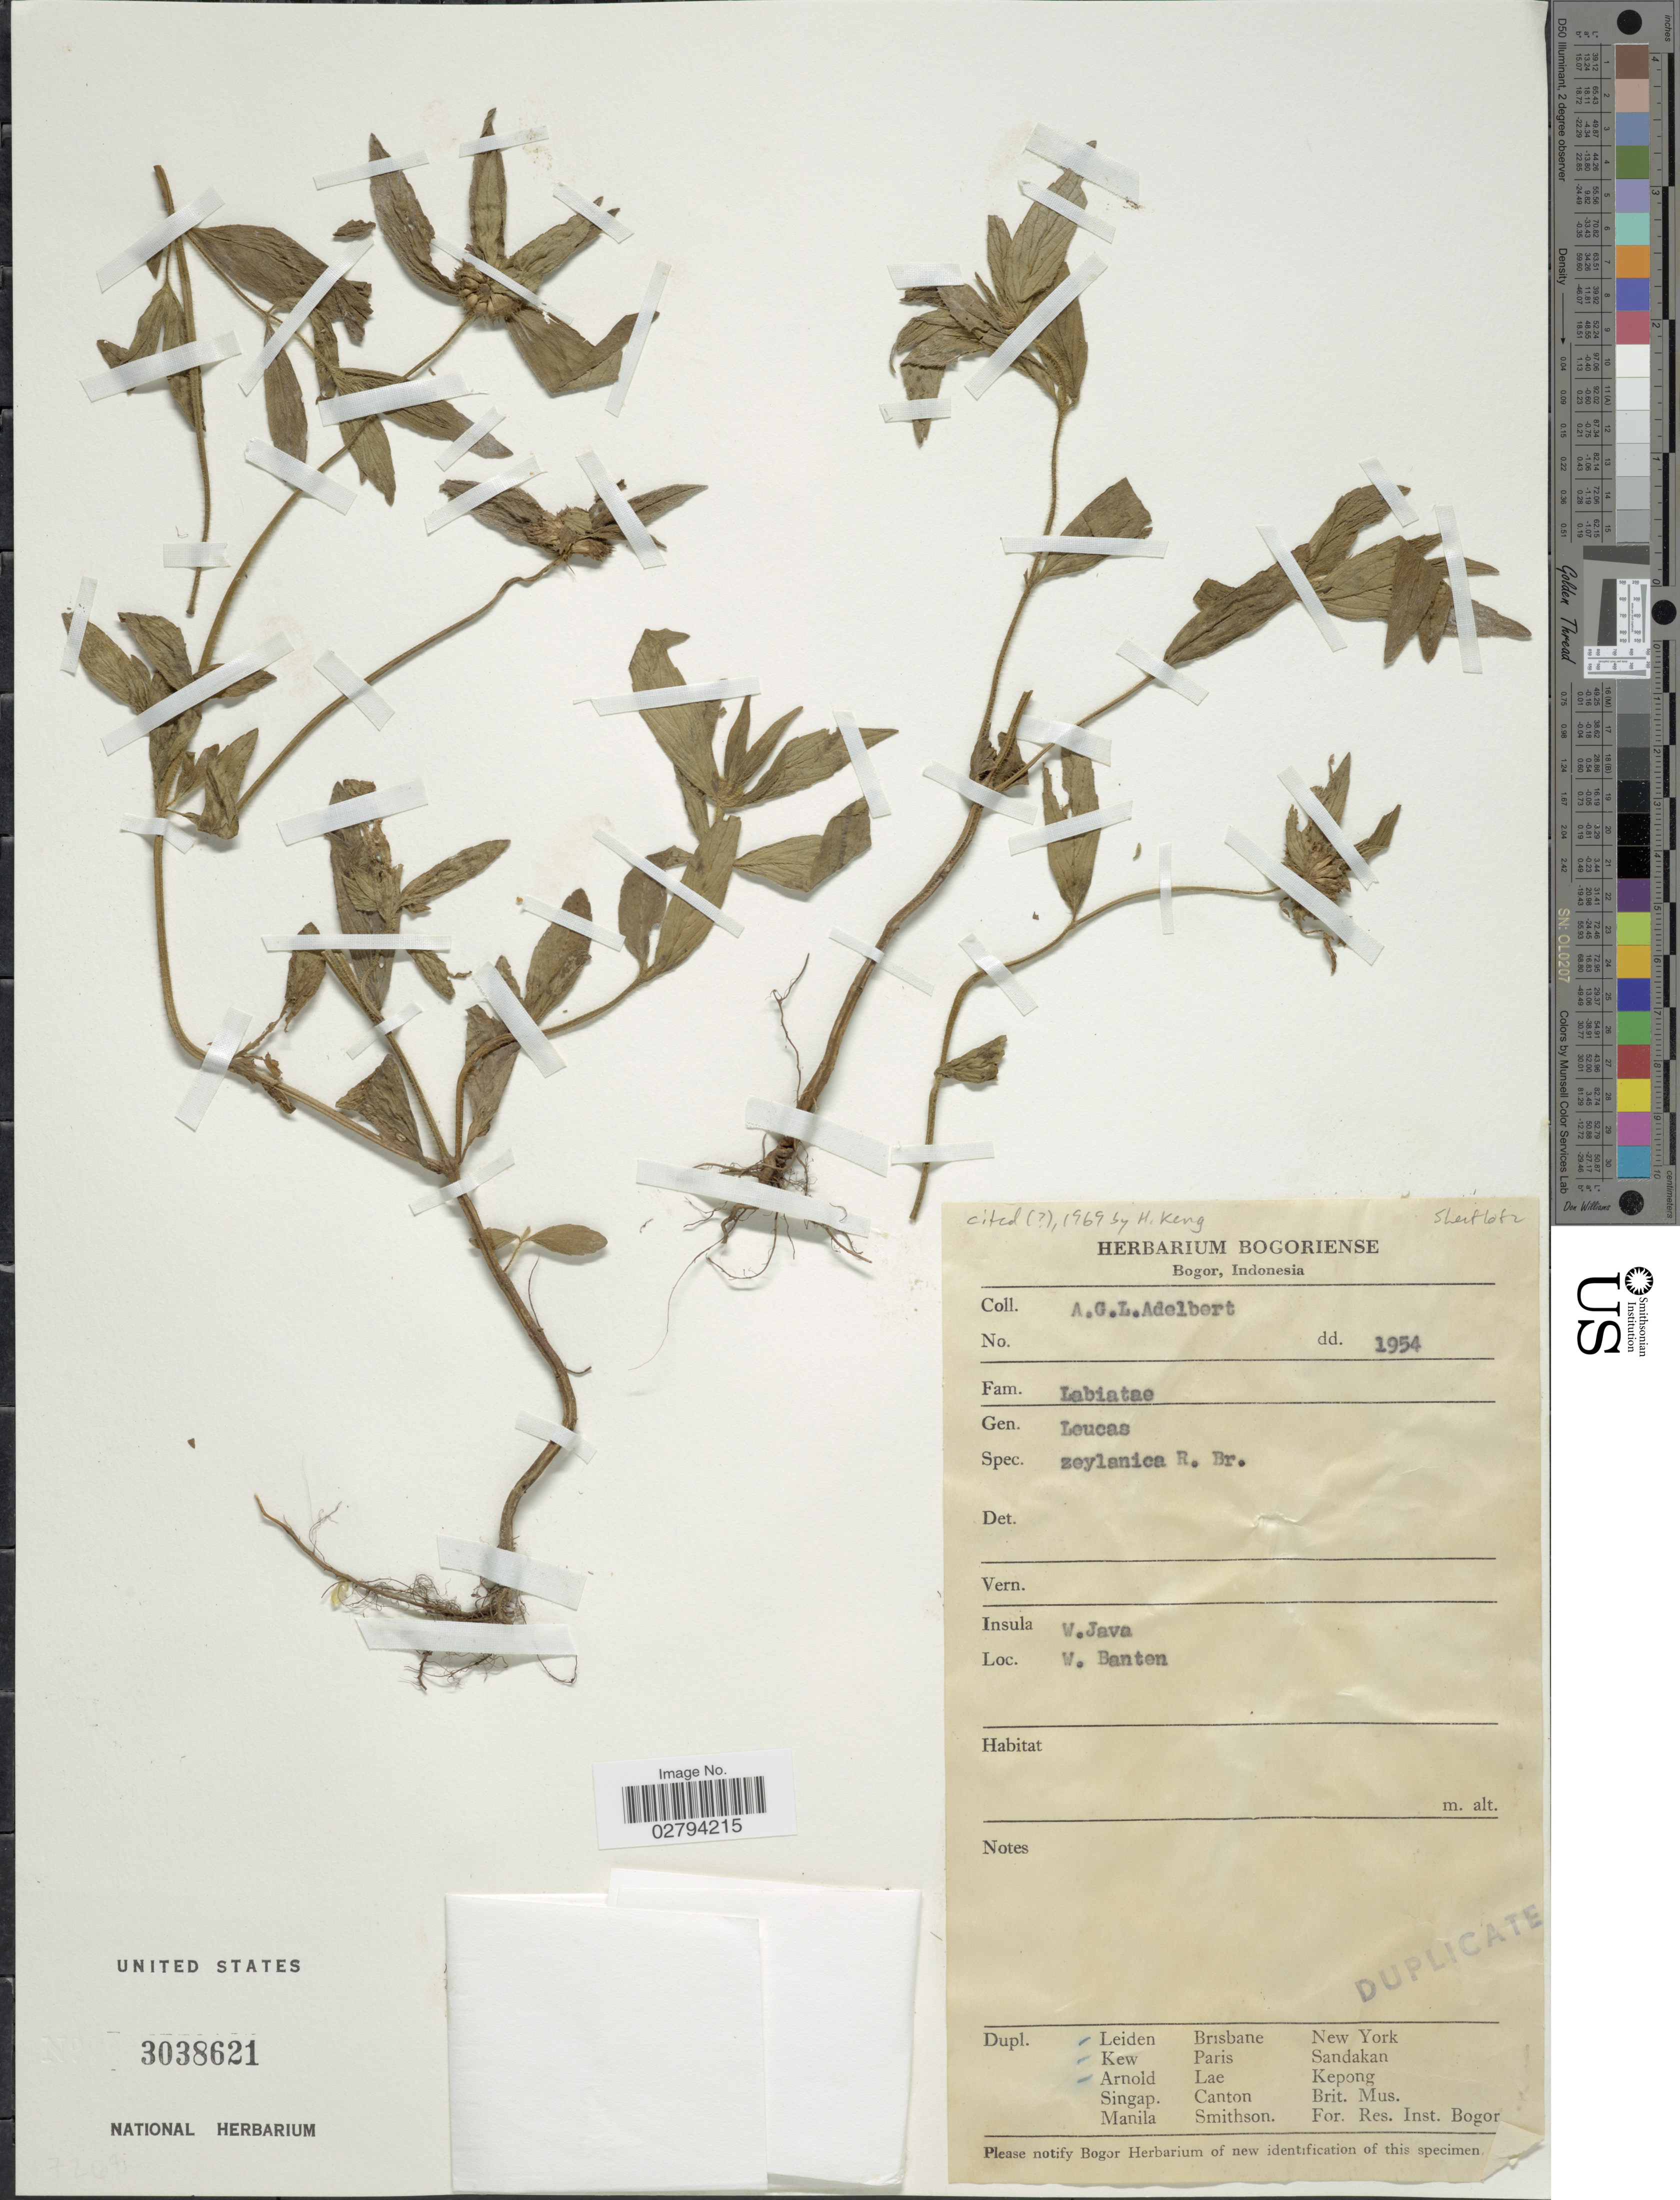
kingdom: Plantae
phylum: Tracheophyta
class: Magnoliopsida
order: Lamiales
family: Lamiaceae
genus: Leucas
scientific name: Leucas zeylanica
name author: (L.) W.T. Aiton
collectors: A. G. L. Adelbert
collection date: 1954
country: Indonesia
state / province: Java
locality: W. Java, W. Banten.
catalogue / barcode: US 3038621